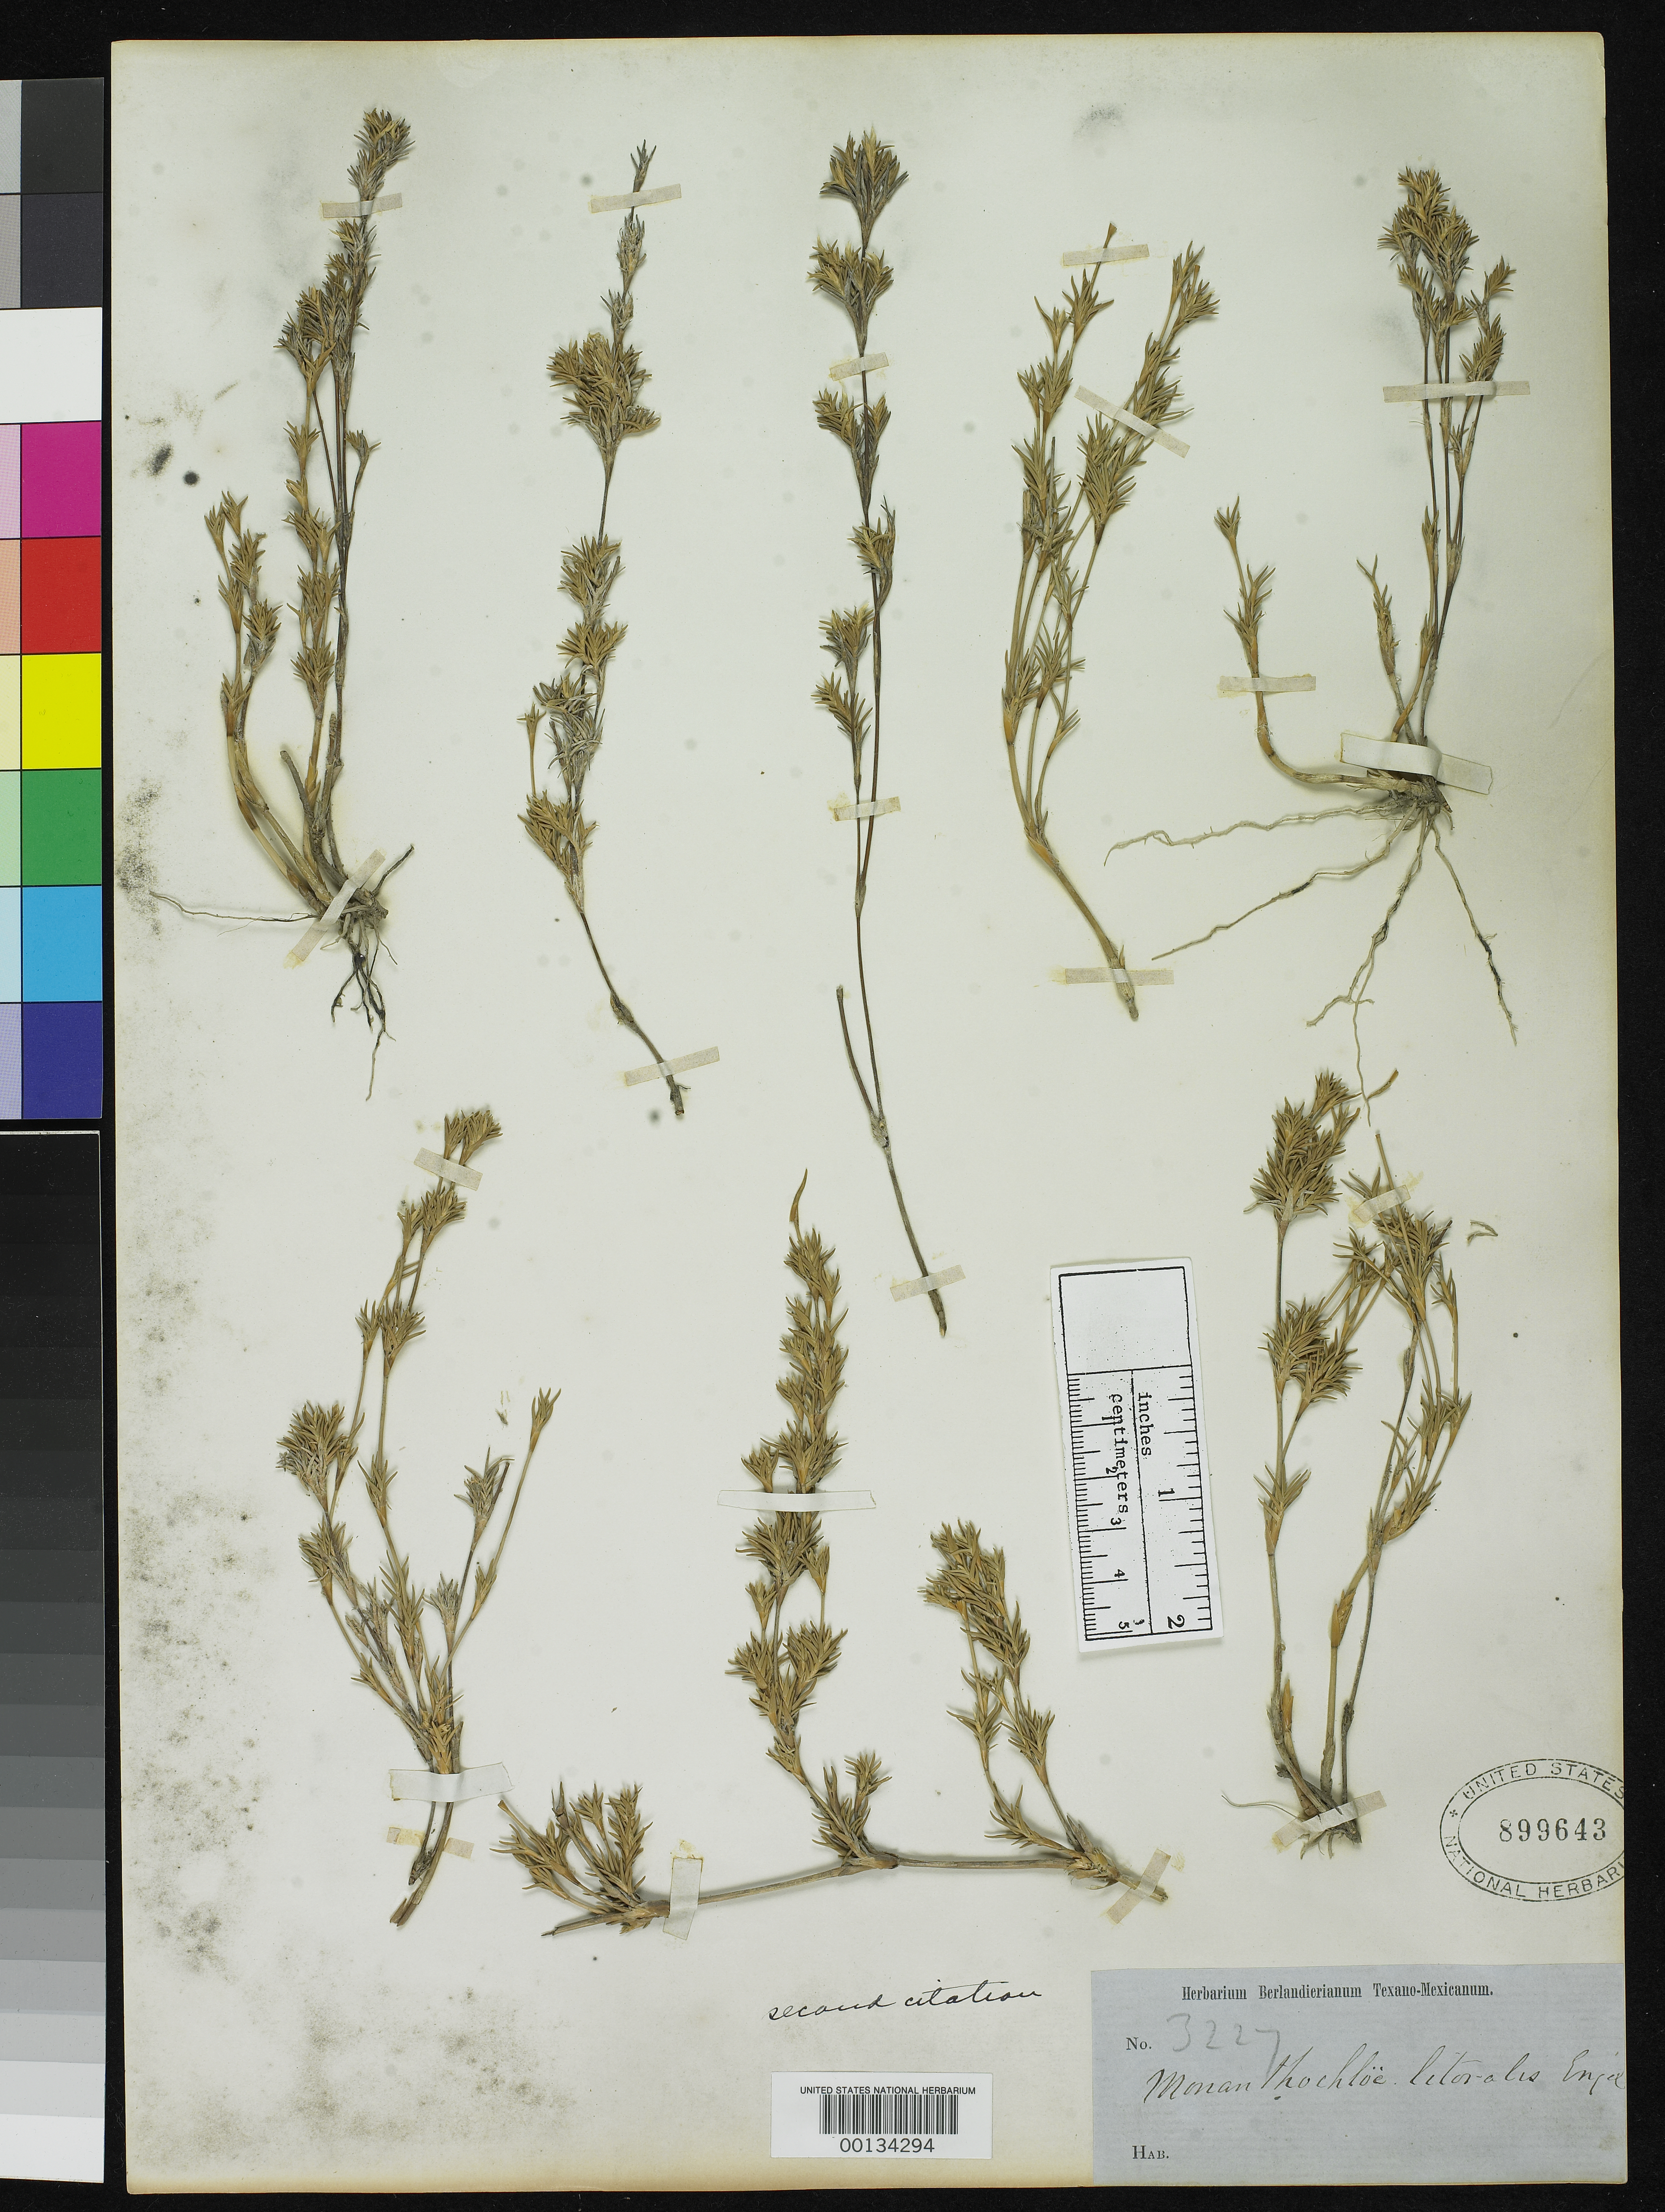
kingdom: Plantae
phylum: Tracheophyta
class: Liliopsida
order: Poales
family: Poaceae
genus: Monanthochloe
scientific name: Monanthochloe littoralis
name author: Engelm.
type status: Syntype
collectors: J. L. Berlandier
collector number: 3227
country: United States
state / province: Texas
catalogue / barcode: US 899643